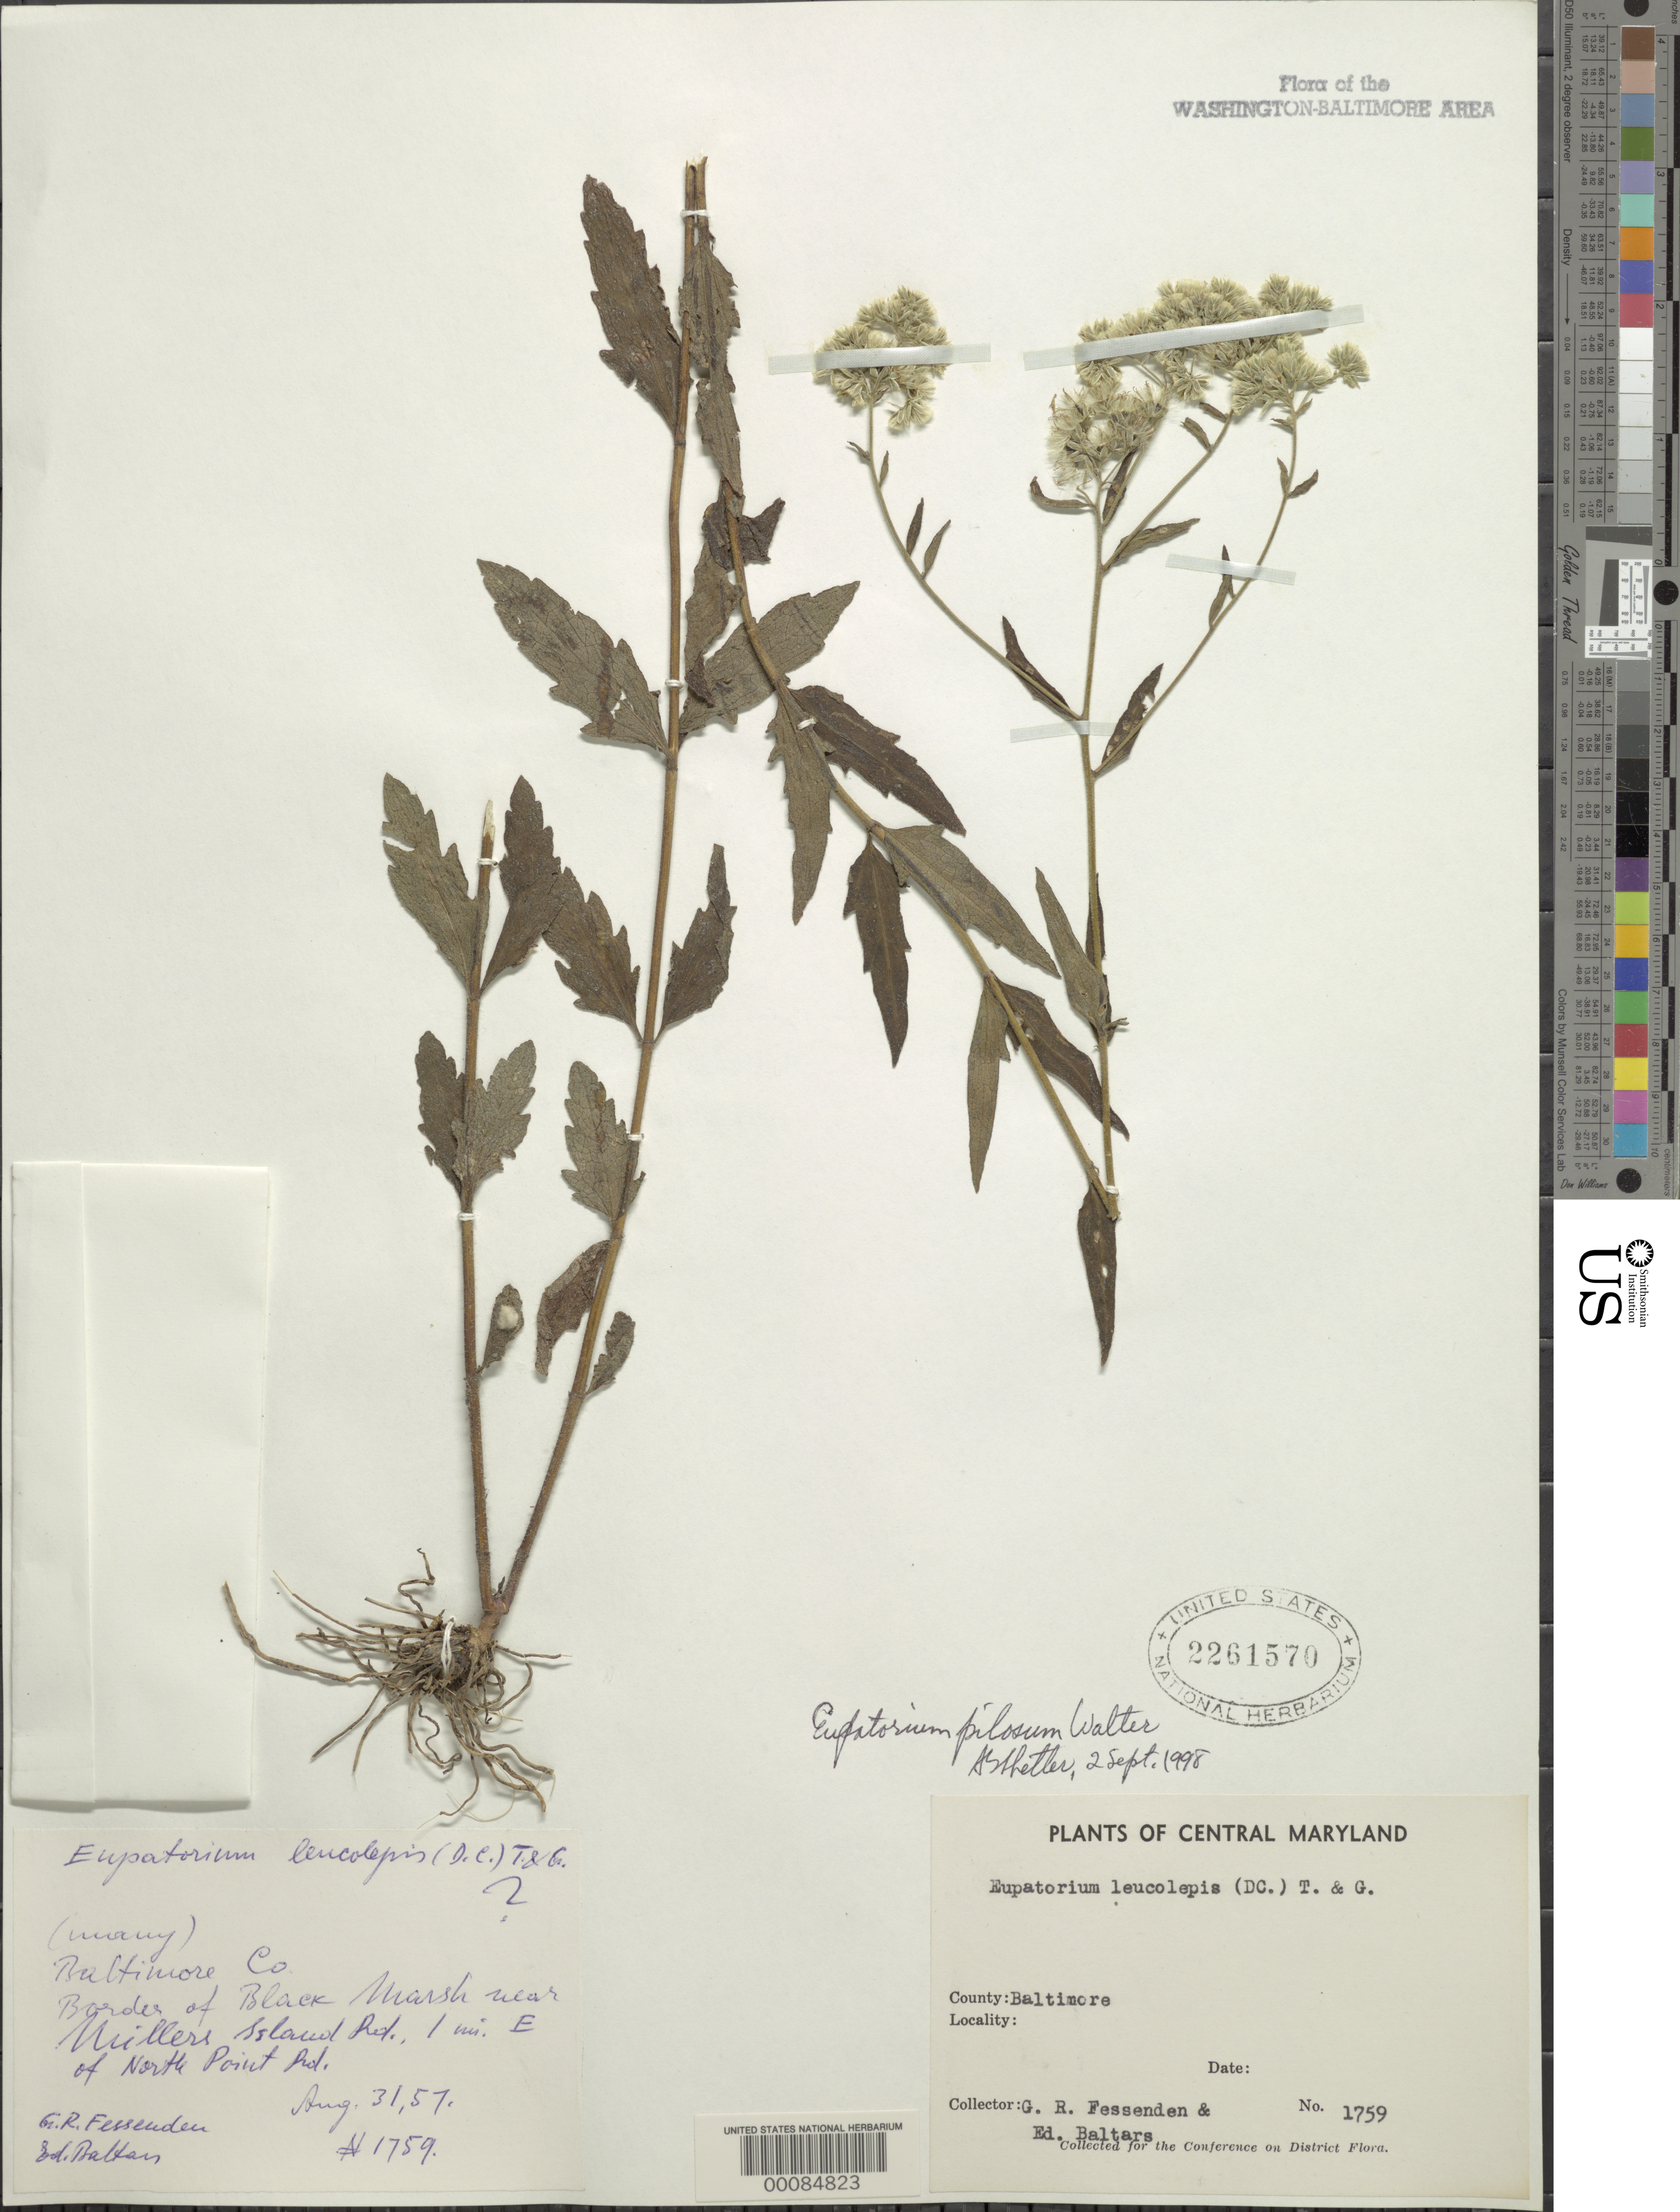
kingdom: Plantae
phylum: Tracheophyta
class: Magnoliopsida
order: Asterales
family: Asteraceae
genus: Eupatorium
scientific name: Eupatorium pilosum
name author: Walter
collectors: G. Fessenden & E. Baltars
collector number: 17592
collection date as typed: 31 Aug 1957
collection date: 1957-08-31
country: United States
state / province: Maryland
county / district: Baltimore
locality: Black Marsh,near Millers Island Road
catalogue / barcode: US 2261570